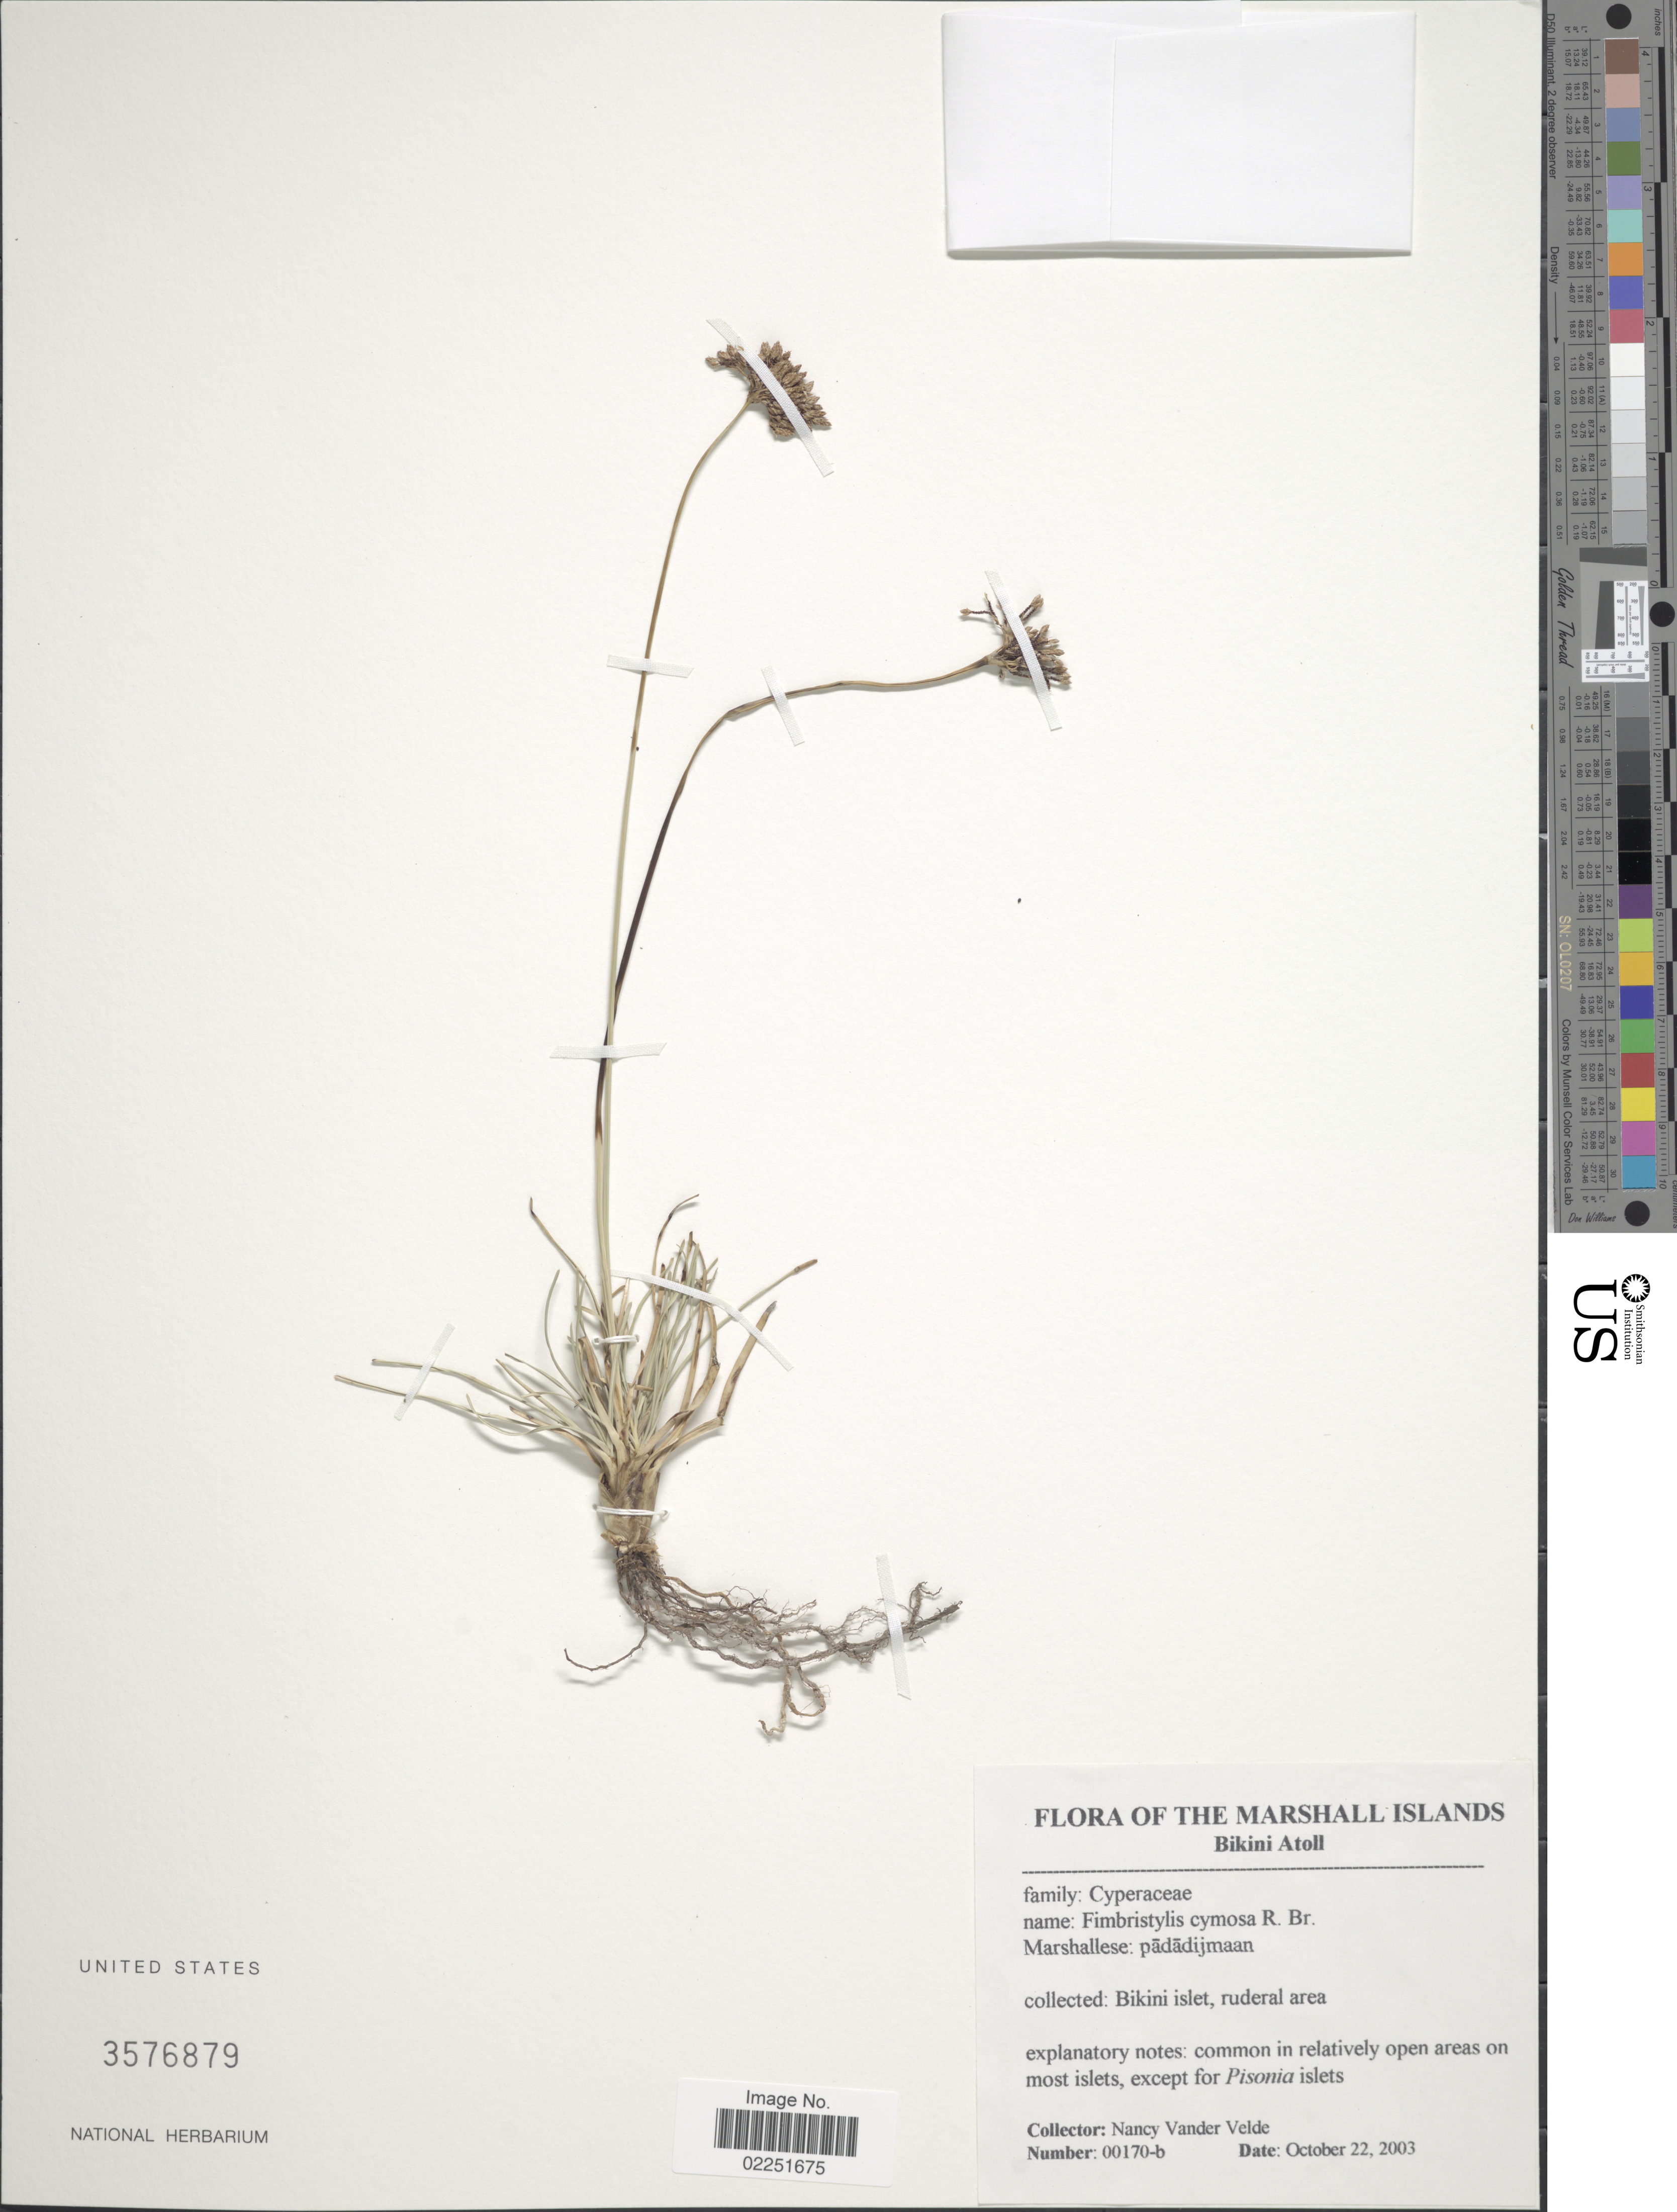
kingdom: Plantae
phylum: Tracheophyta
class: Liliopsida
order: Poales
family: Cyperaceae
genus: Fimbristylis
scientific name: Fimbristylis cymosa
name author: R. Br.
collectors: N. Vander Velde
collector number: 00107-B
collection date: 2003-10-22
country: Marshall Islands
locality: Bikini Atoll, Bikini islet, ruderal area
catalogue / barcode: US 3576879